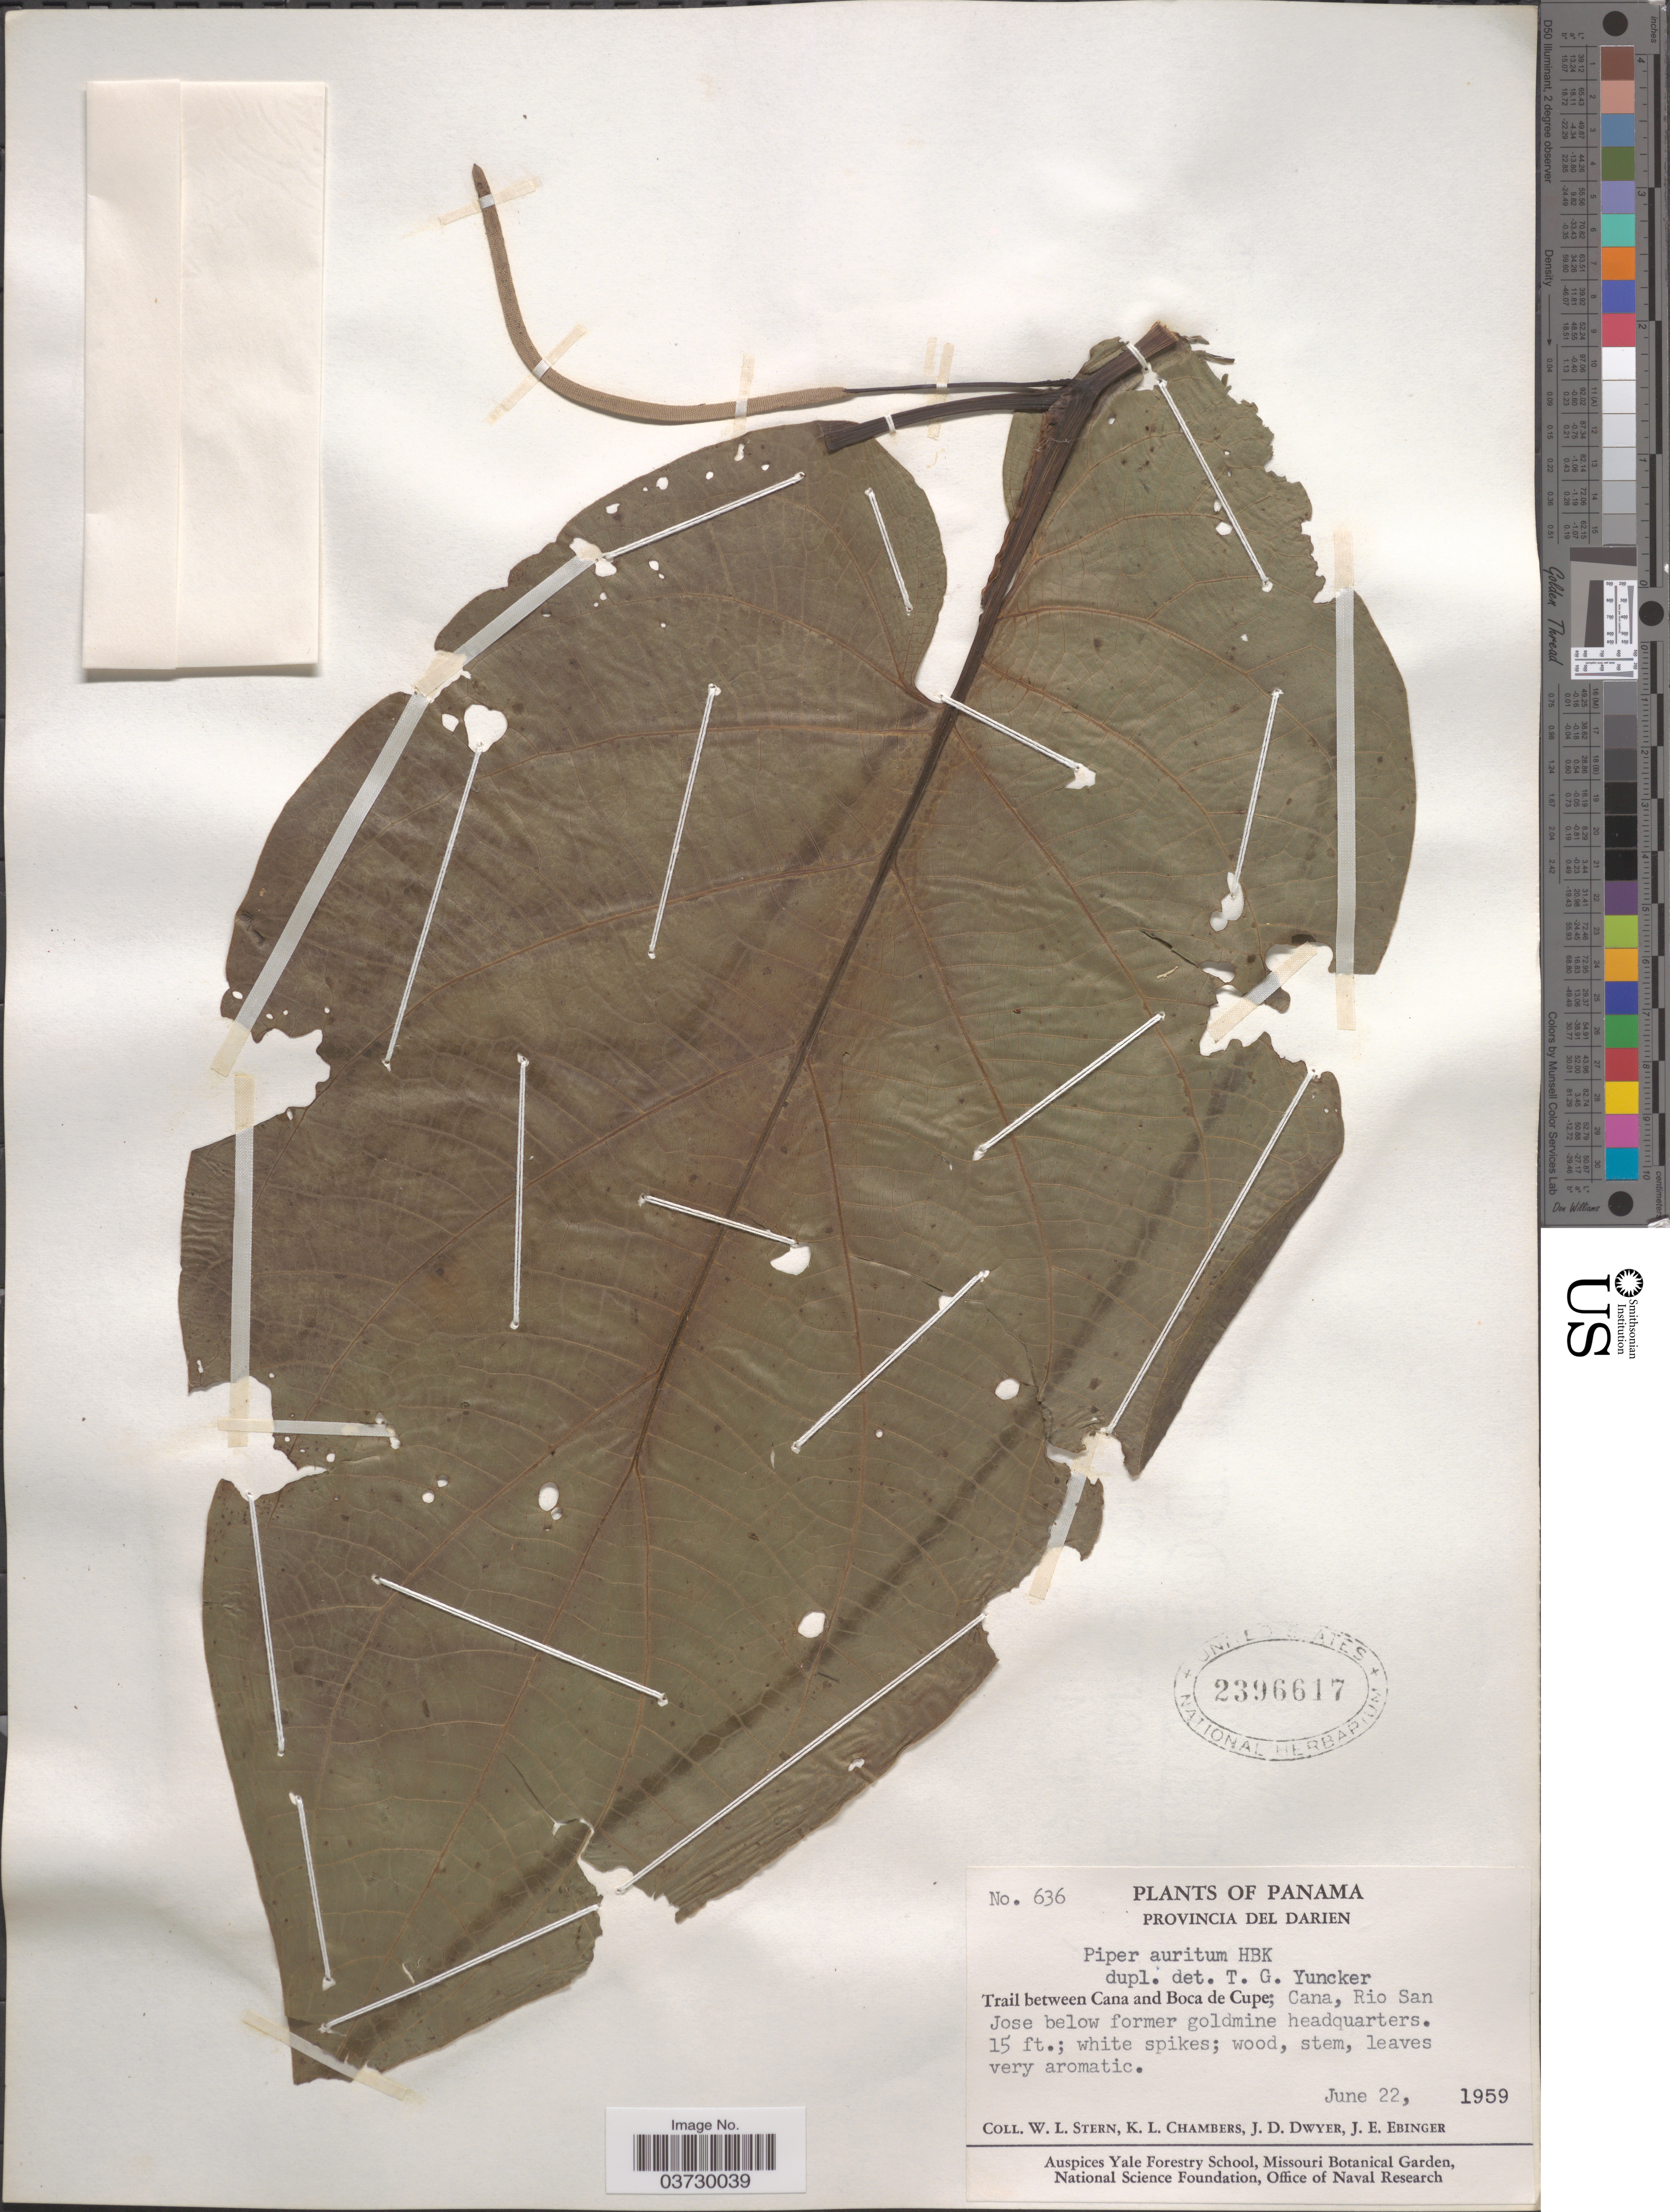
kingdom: Plantae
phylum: Tracheophyta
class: Magnoliopsida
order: Piperales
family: Piperaceae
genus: Piper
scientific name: Piper auritum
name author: Kunth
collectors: W. L. Stern, K. Chambers, J. D. Dwyer & J. Ebinger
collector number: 636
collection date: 1959-06-22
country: Panama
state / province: Darien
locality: Provincia del Darien. Trail between Cana and Boca de Cupe; Cana, Rio San Jose below former goldmine headquarters.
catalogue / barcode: US 2396617